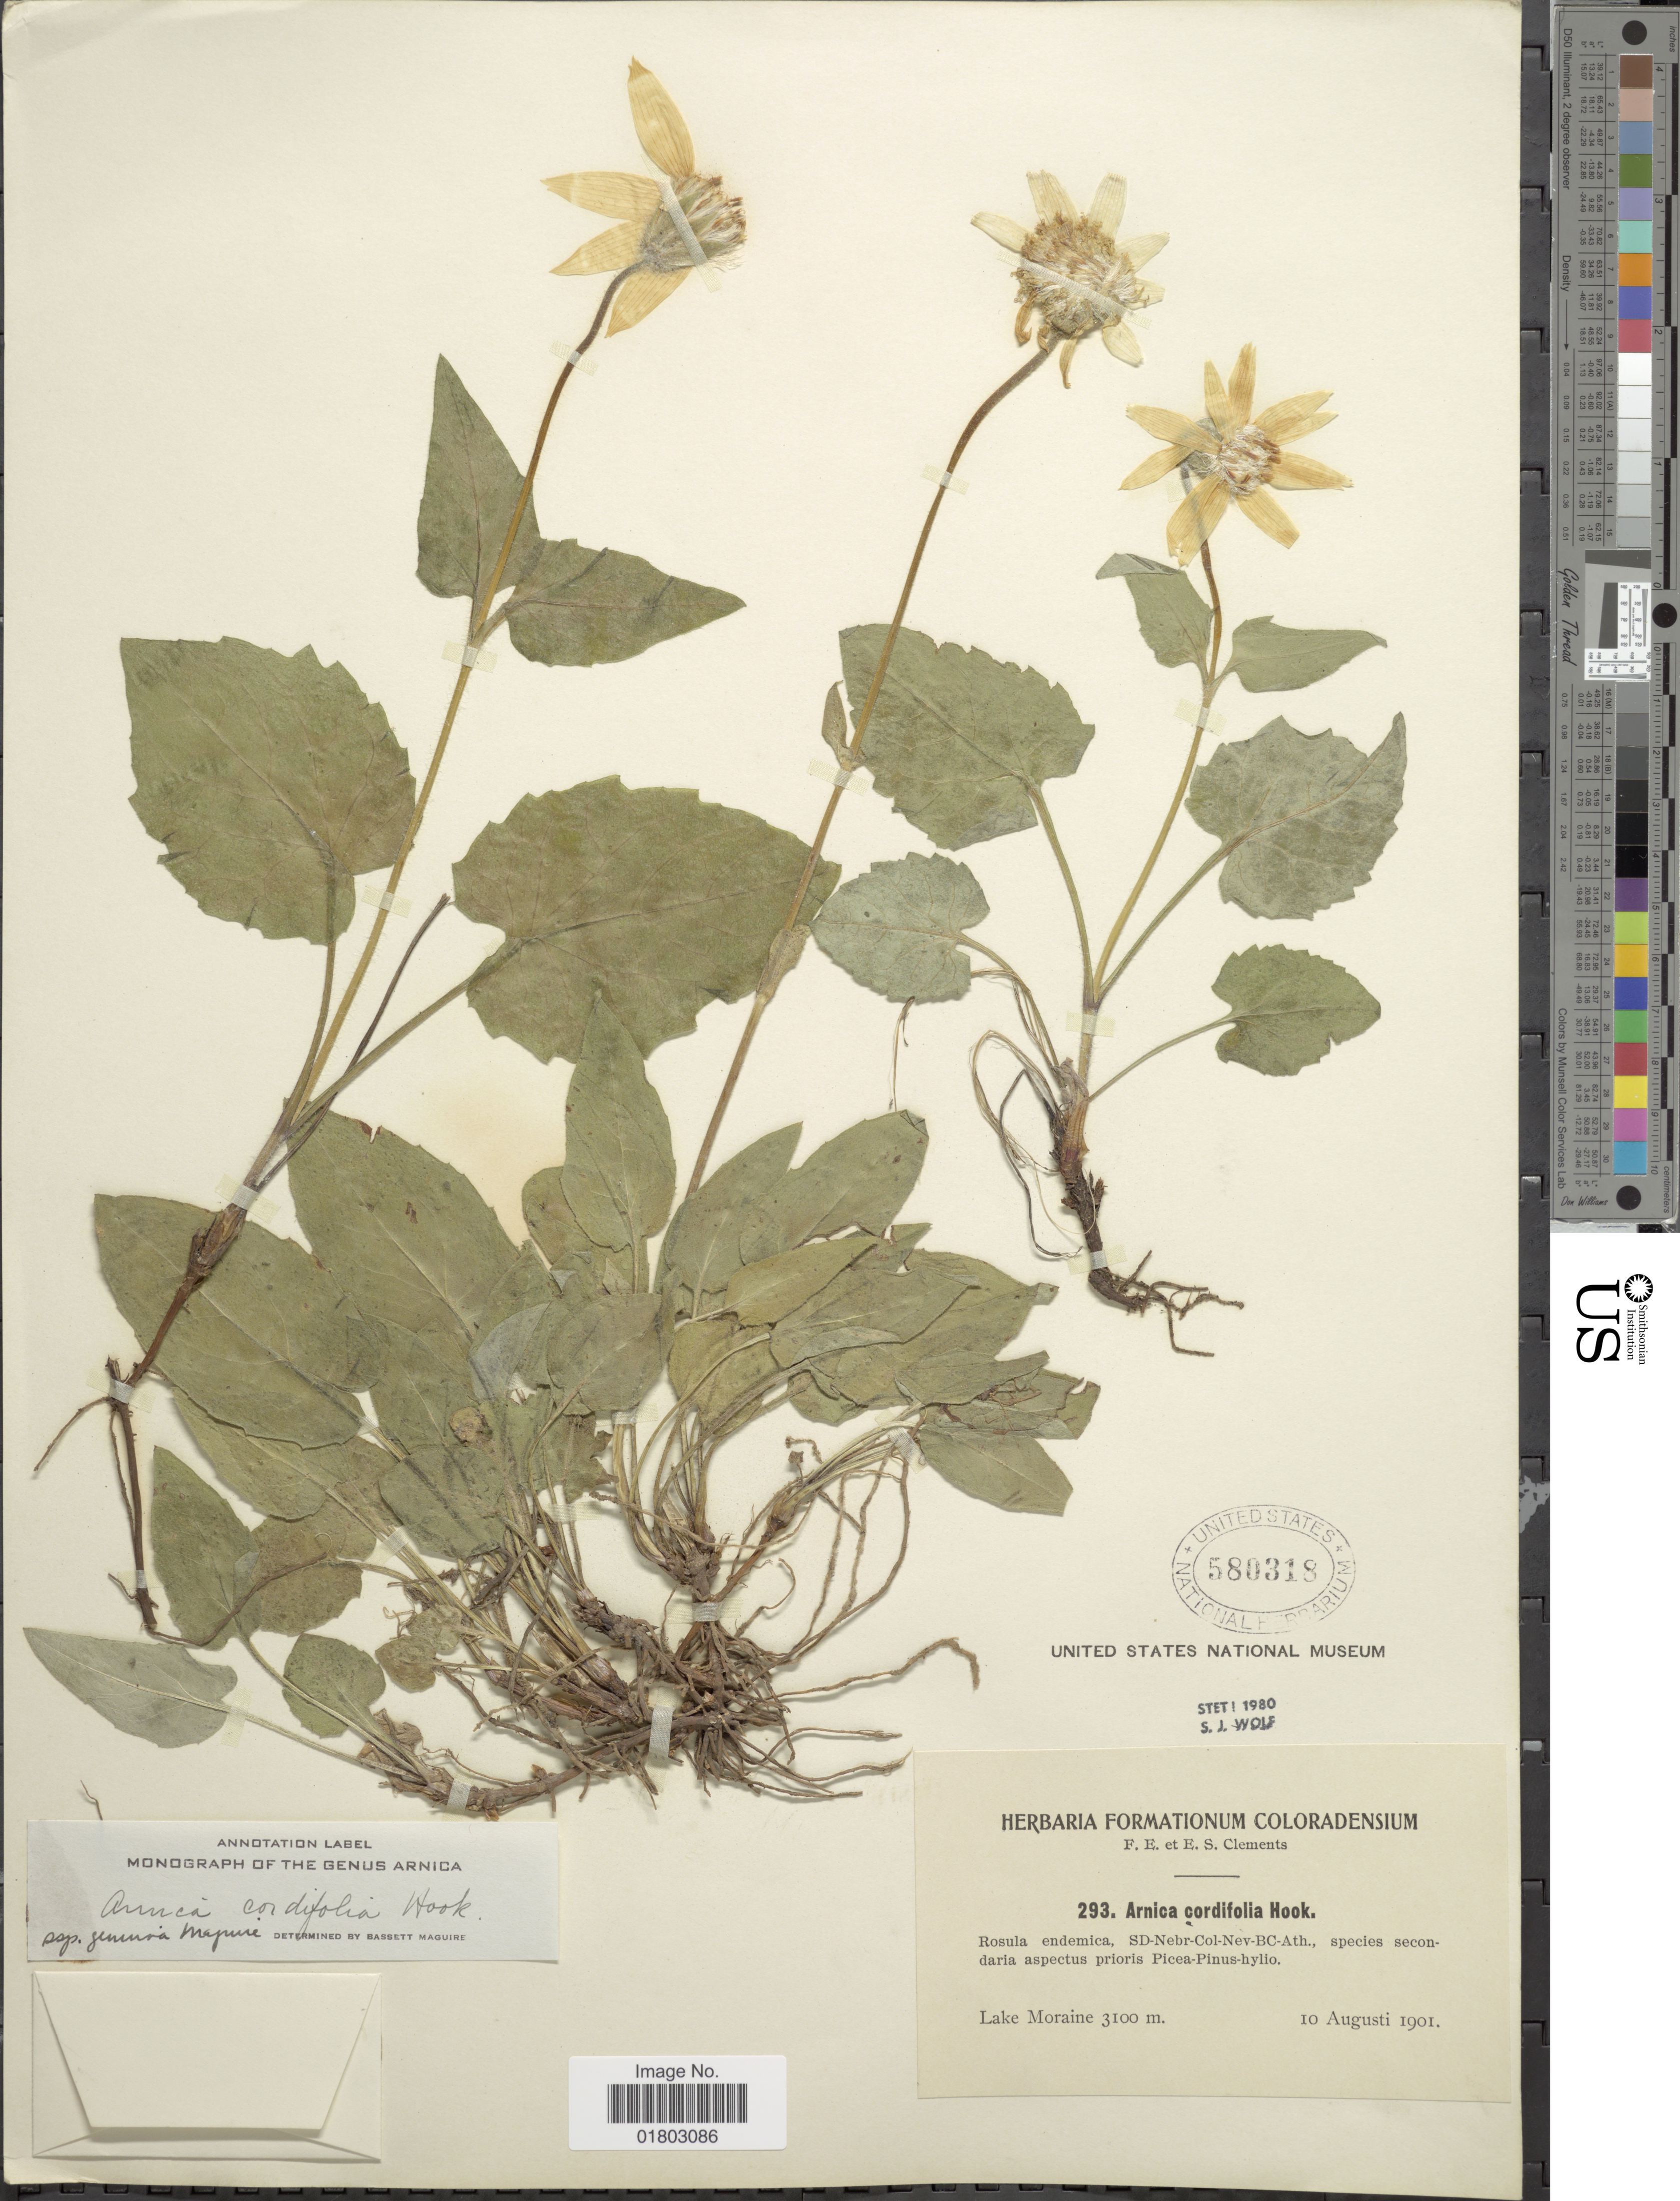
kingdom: Plantae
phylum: Tracheophyta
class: Magnoliopsida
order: Asterales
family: Asteraceae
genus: Arnica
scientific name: Arnica cordifolia subsp. genuina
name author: Maguire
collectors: F. E. Clements & E. S. Clements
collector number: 293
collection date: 1901-08-10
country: United States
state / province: Colorado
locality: Lake Moraine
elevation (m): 3100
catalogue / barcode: US 580318